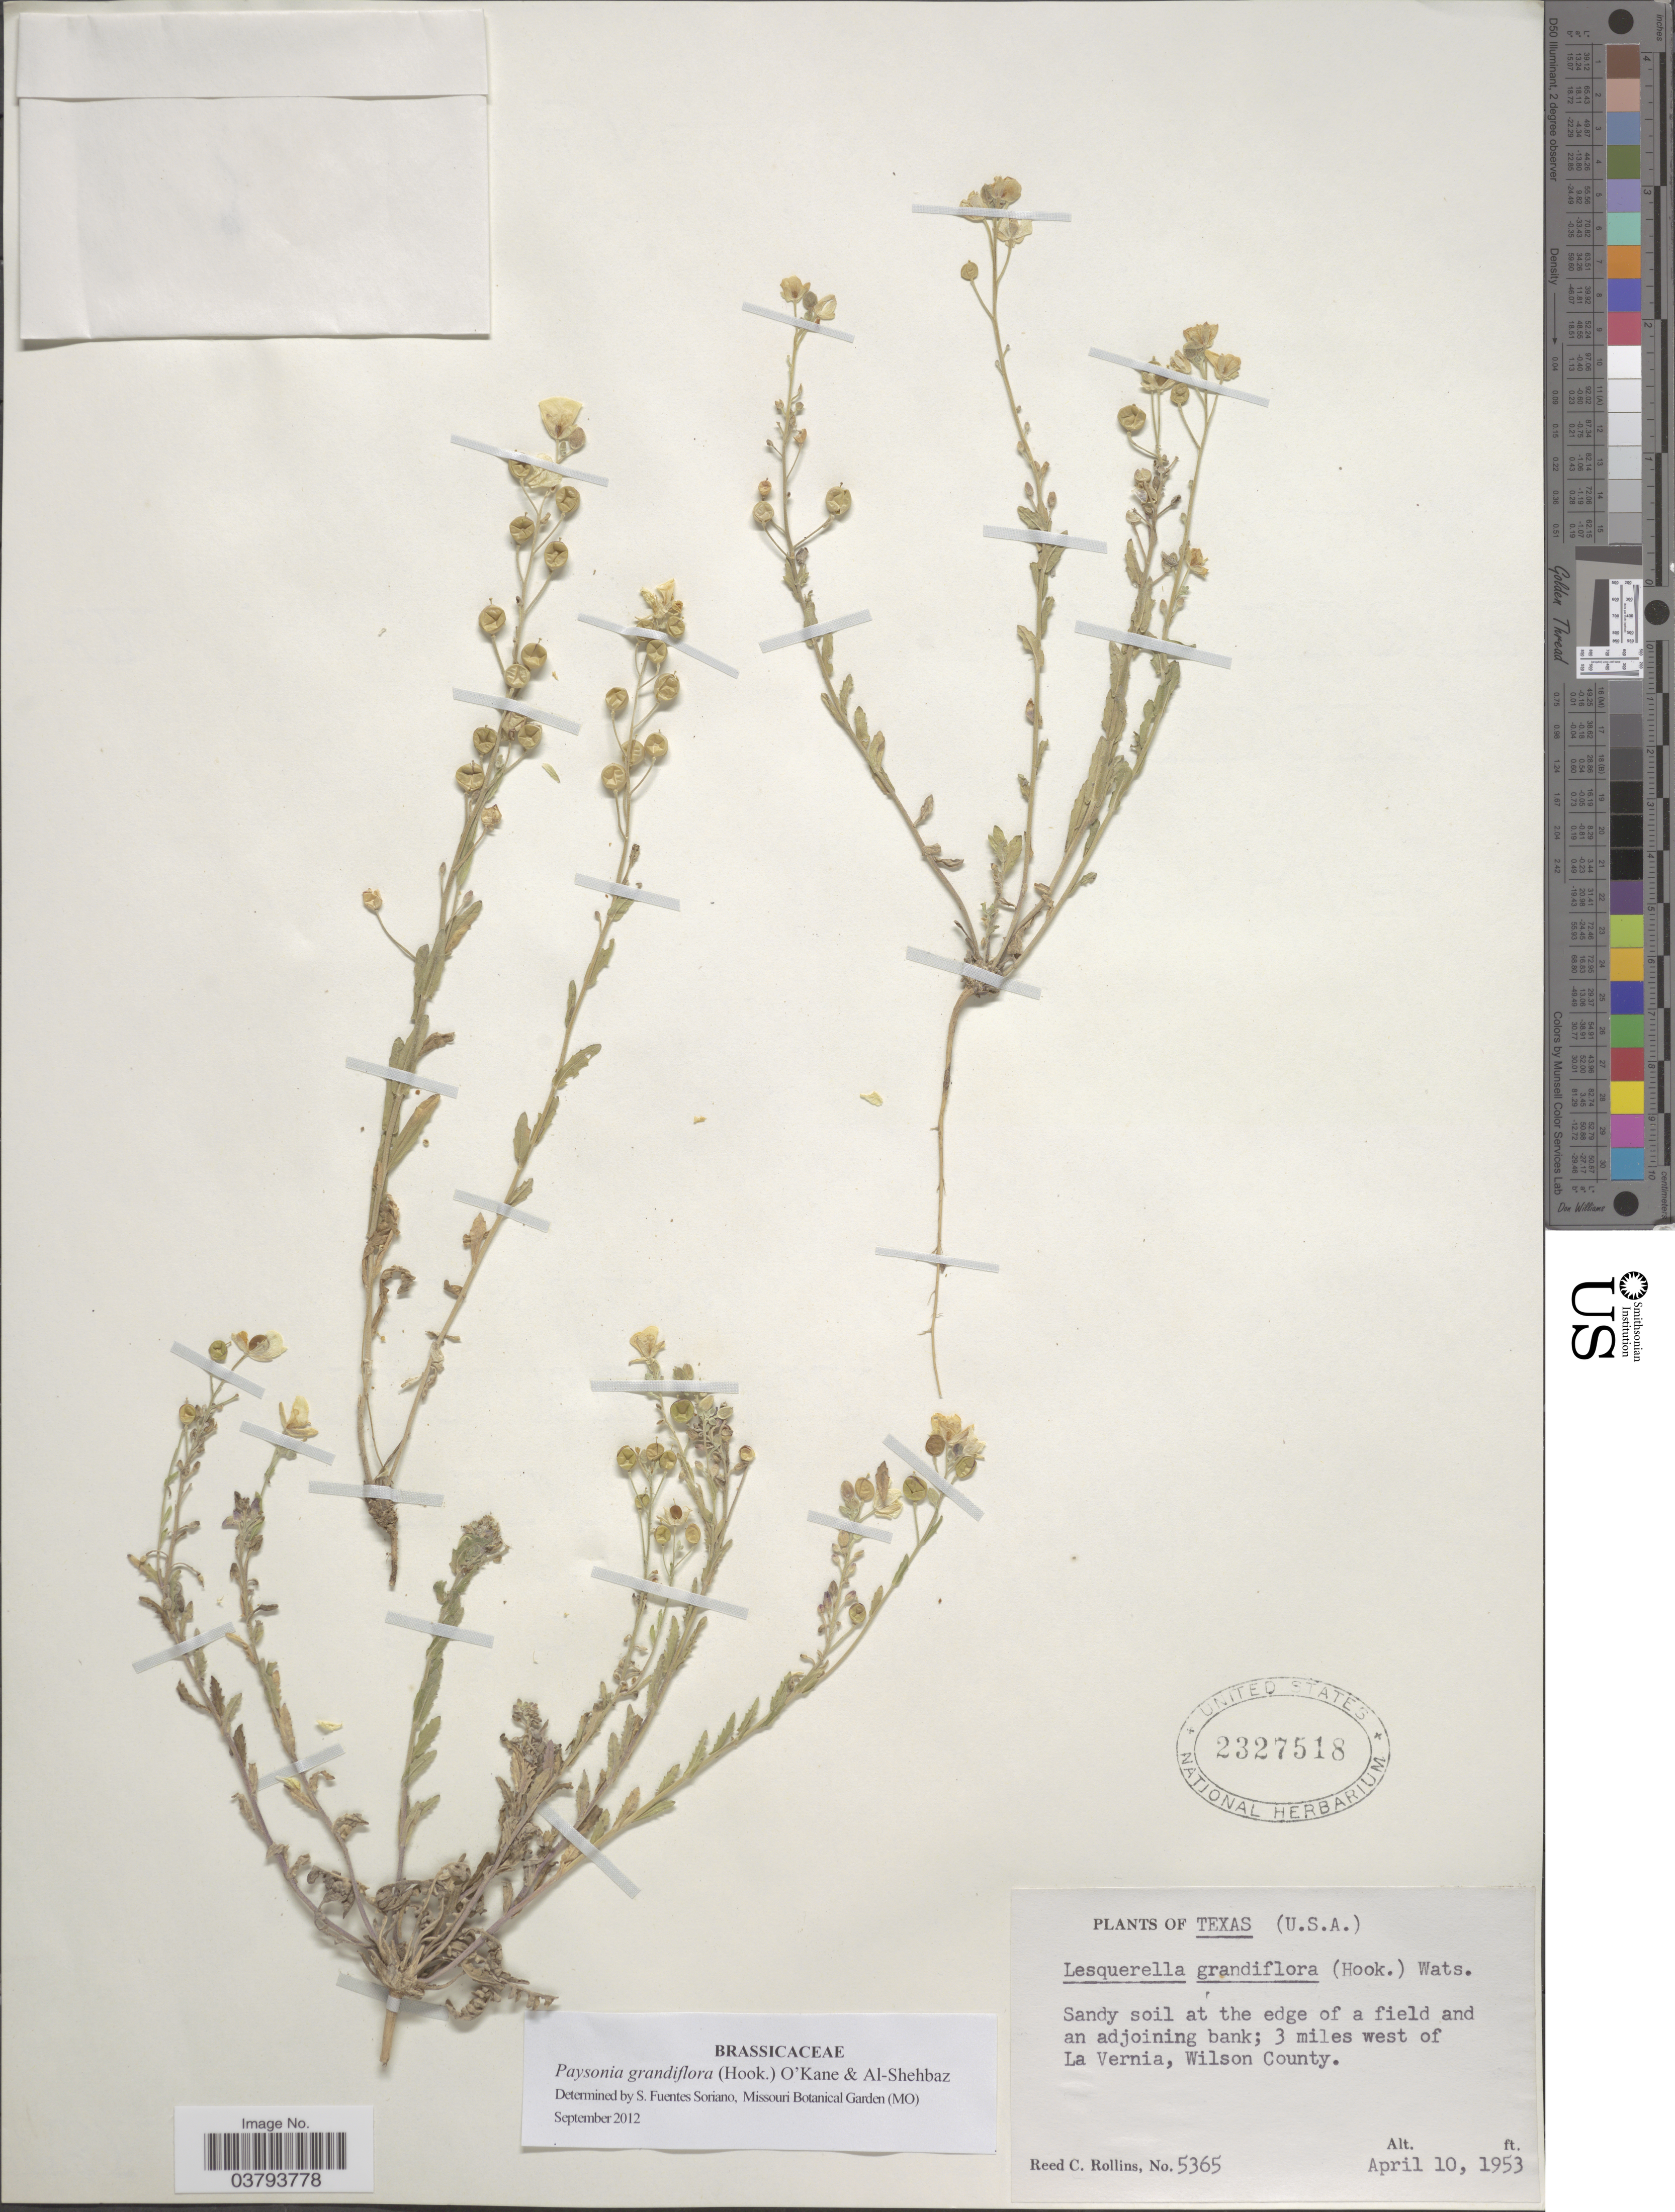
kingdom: Plantae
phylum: Tracheophyta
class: Magnoliopsida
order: Brassicales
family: Brassicaceae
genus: Lesquerella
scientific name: Lesquerella grandiflora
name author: S. Watson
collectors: R. C. Rollins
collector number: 5365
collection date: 1953-04-10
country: United States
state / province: Texas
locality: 3 miles of La Vernia, Wilson County.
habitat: sandy soil at the edge of a field and an adjoining bank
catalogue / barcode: US 2327518